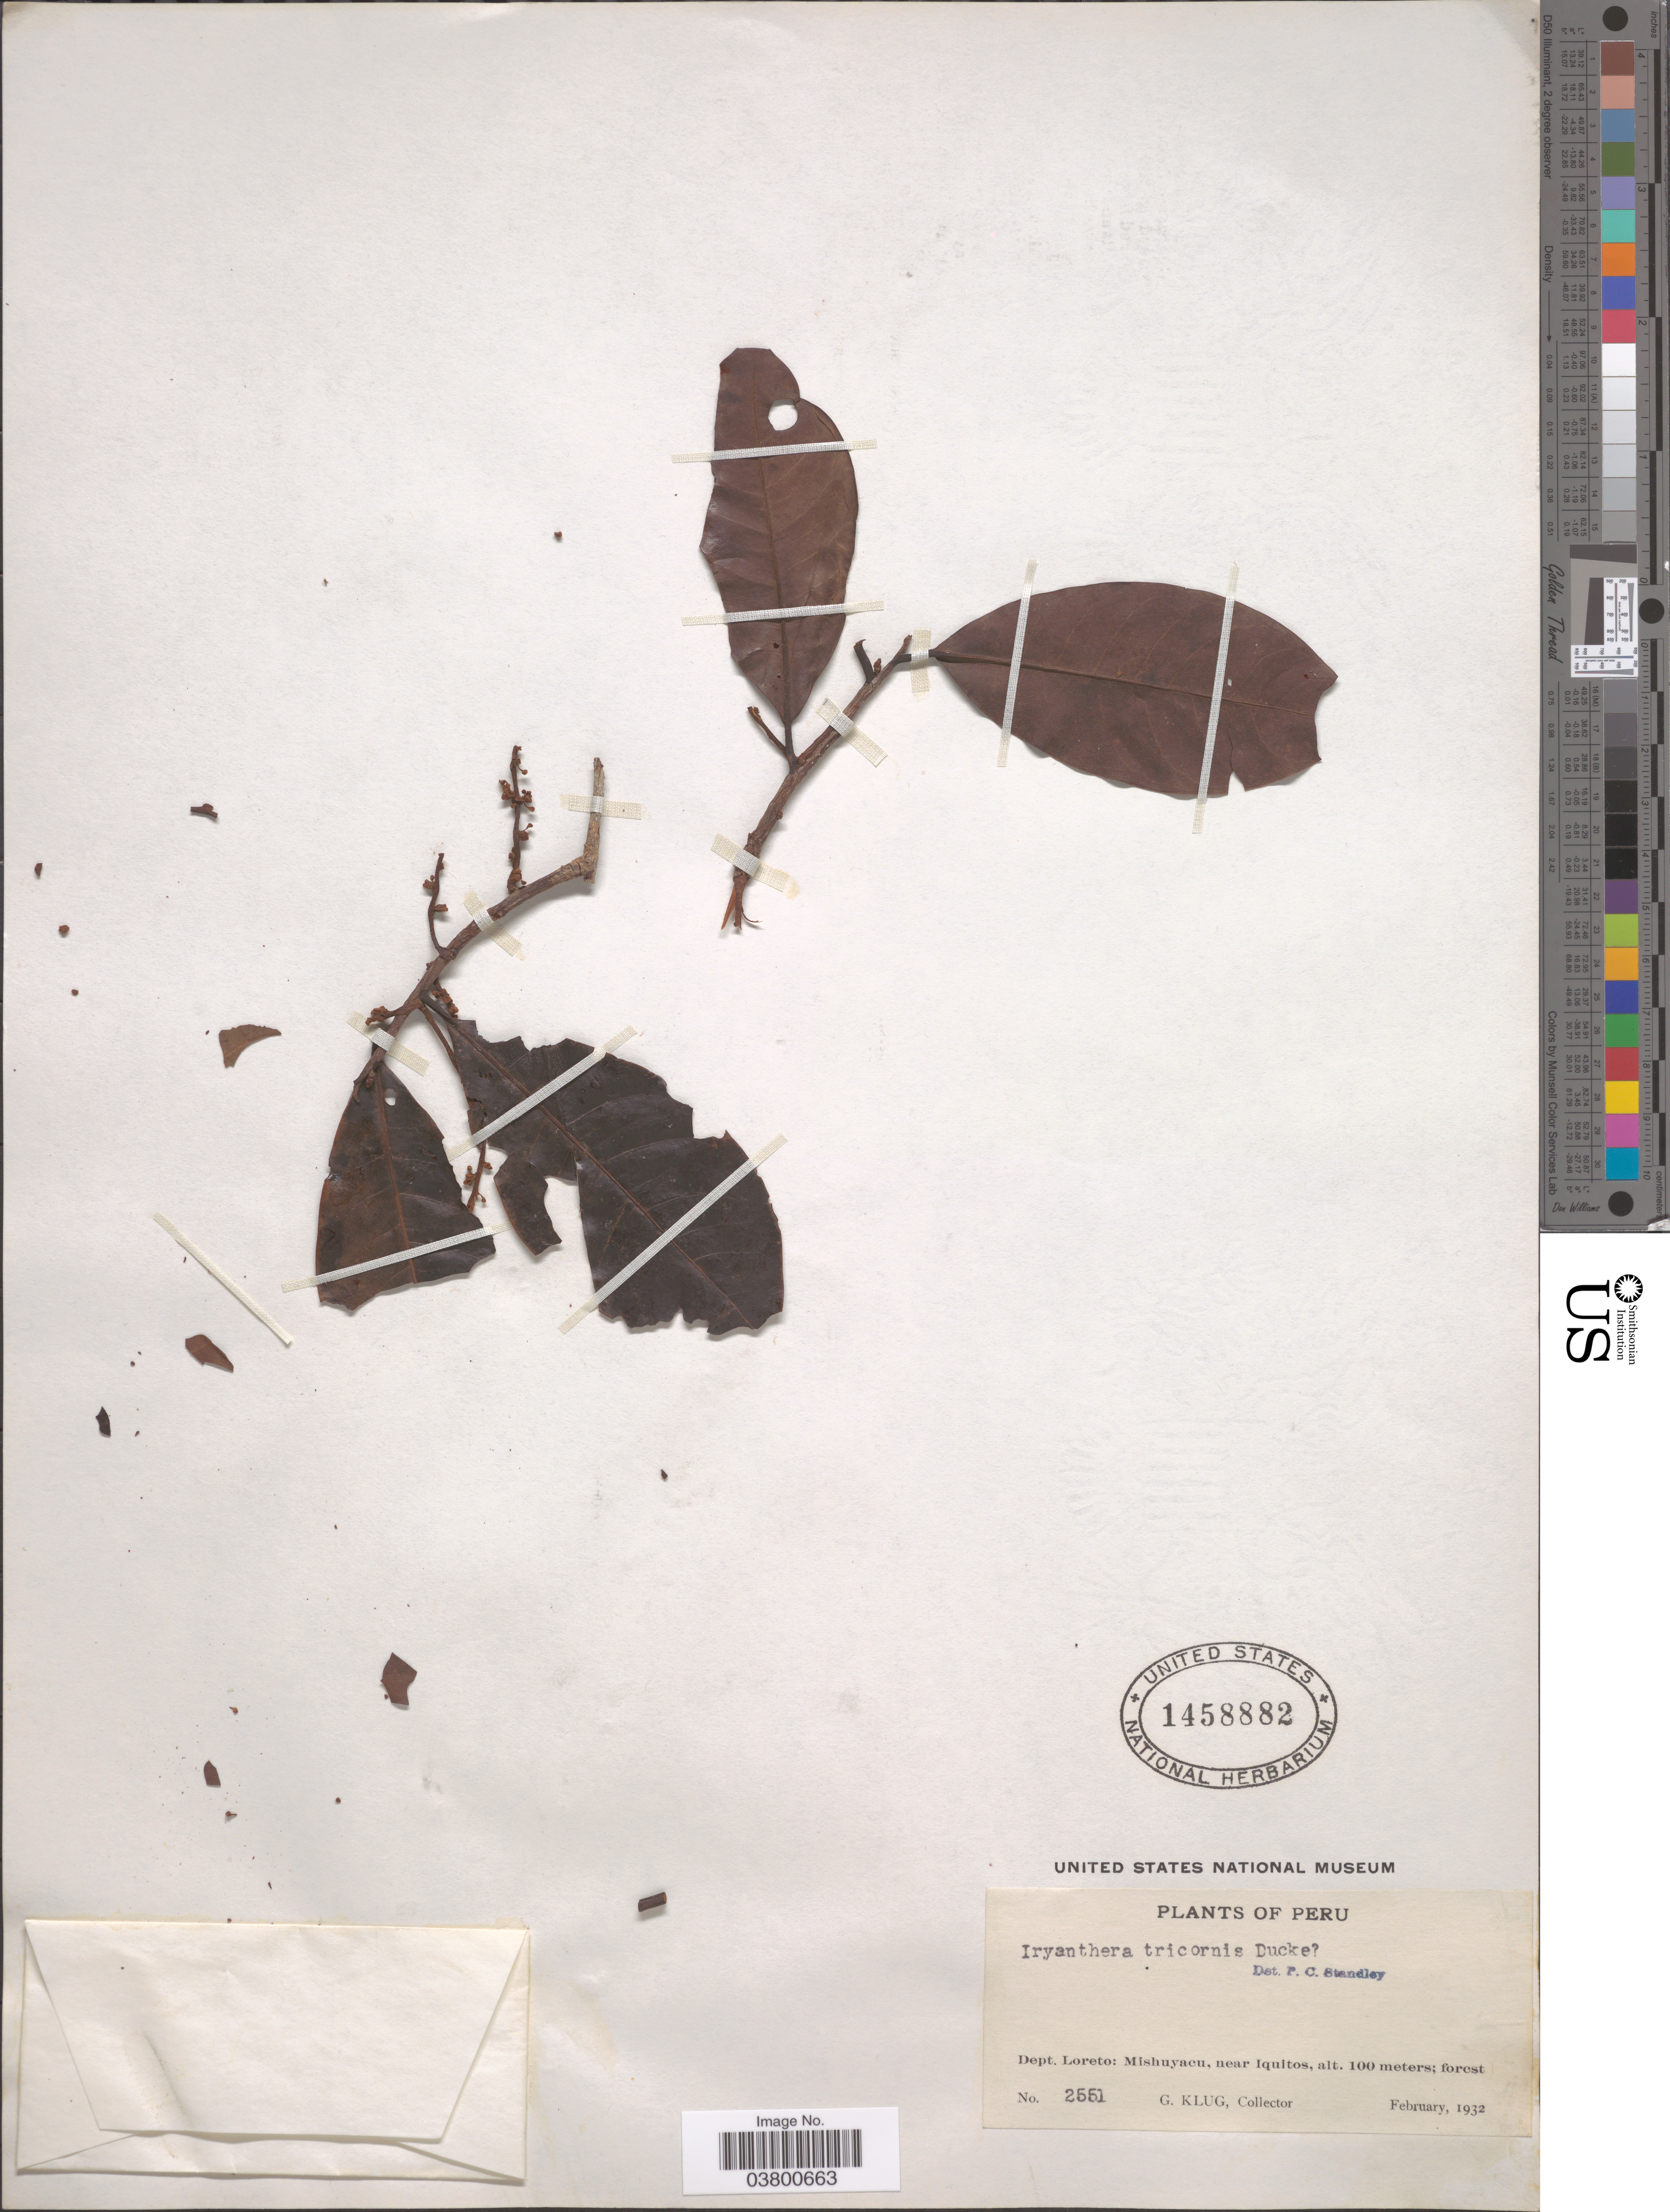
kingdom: Plantae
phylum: Tracheophyta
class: Magnoliopsida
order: Magnoliales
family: Myristicaceae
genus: Iryanthera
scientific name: Iryanthera tricornis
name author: Ducke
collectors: G. Klug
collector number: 2551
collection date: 1932-02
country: Peru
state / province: Loreto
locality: Dept. Loreto: Mishuyacu, near Iquitos.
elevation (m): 100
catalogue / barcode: US 1458882